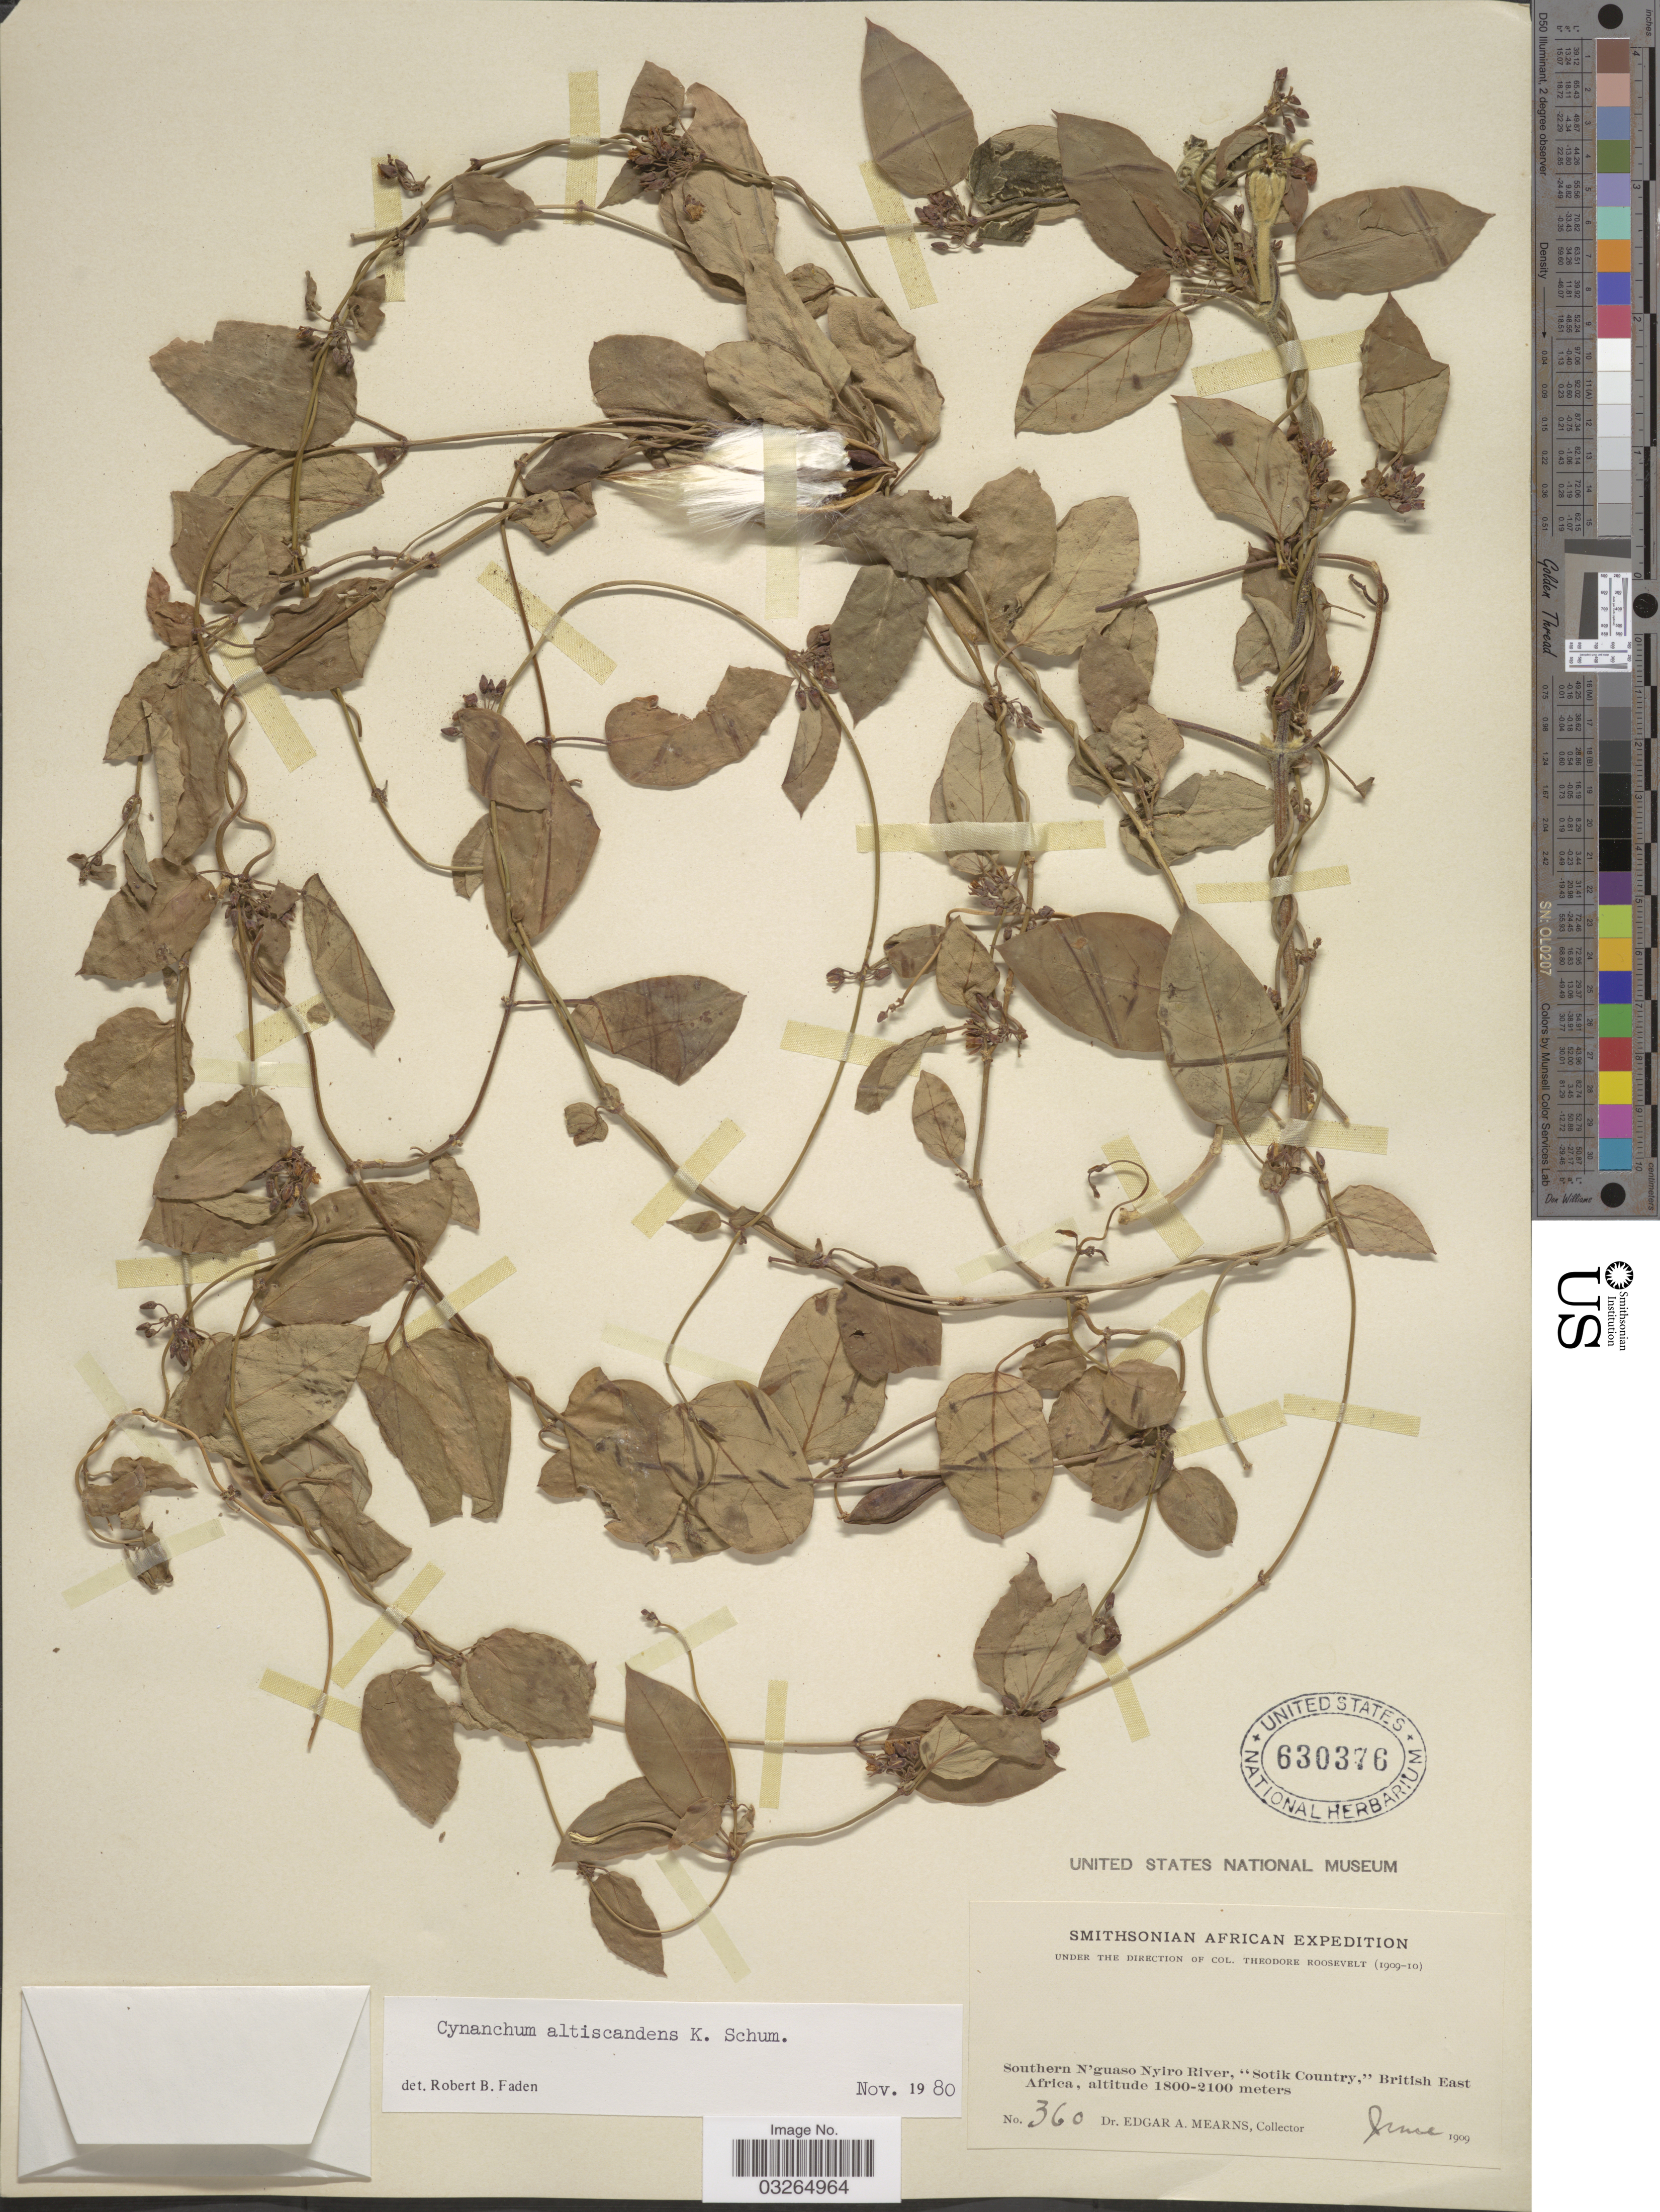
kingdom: Plantae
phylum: Tracheophyta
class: Magnoliopsida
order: Gentianales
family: Apocynaceae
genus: Cynanchum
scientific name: Cynanchum africanum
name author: Hoffmanns.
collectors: E. A. Mearns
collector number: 360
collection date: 1909-06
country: Kenya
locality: Southern N'guaso Nyiro River, "Sotik Country," British East Africa.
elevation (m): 1800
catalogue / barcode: US 630376